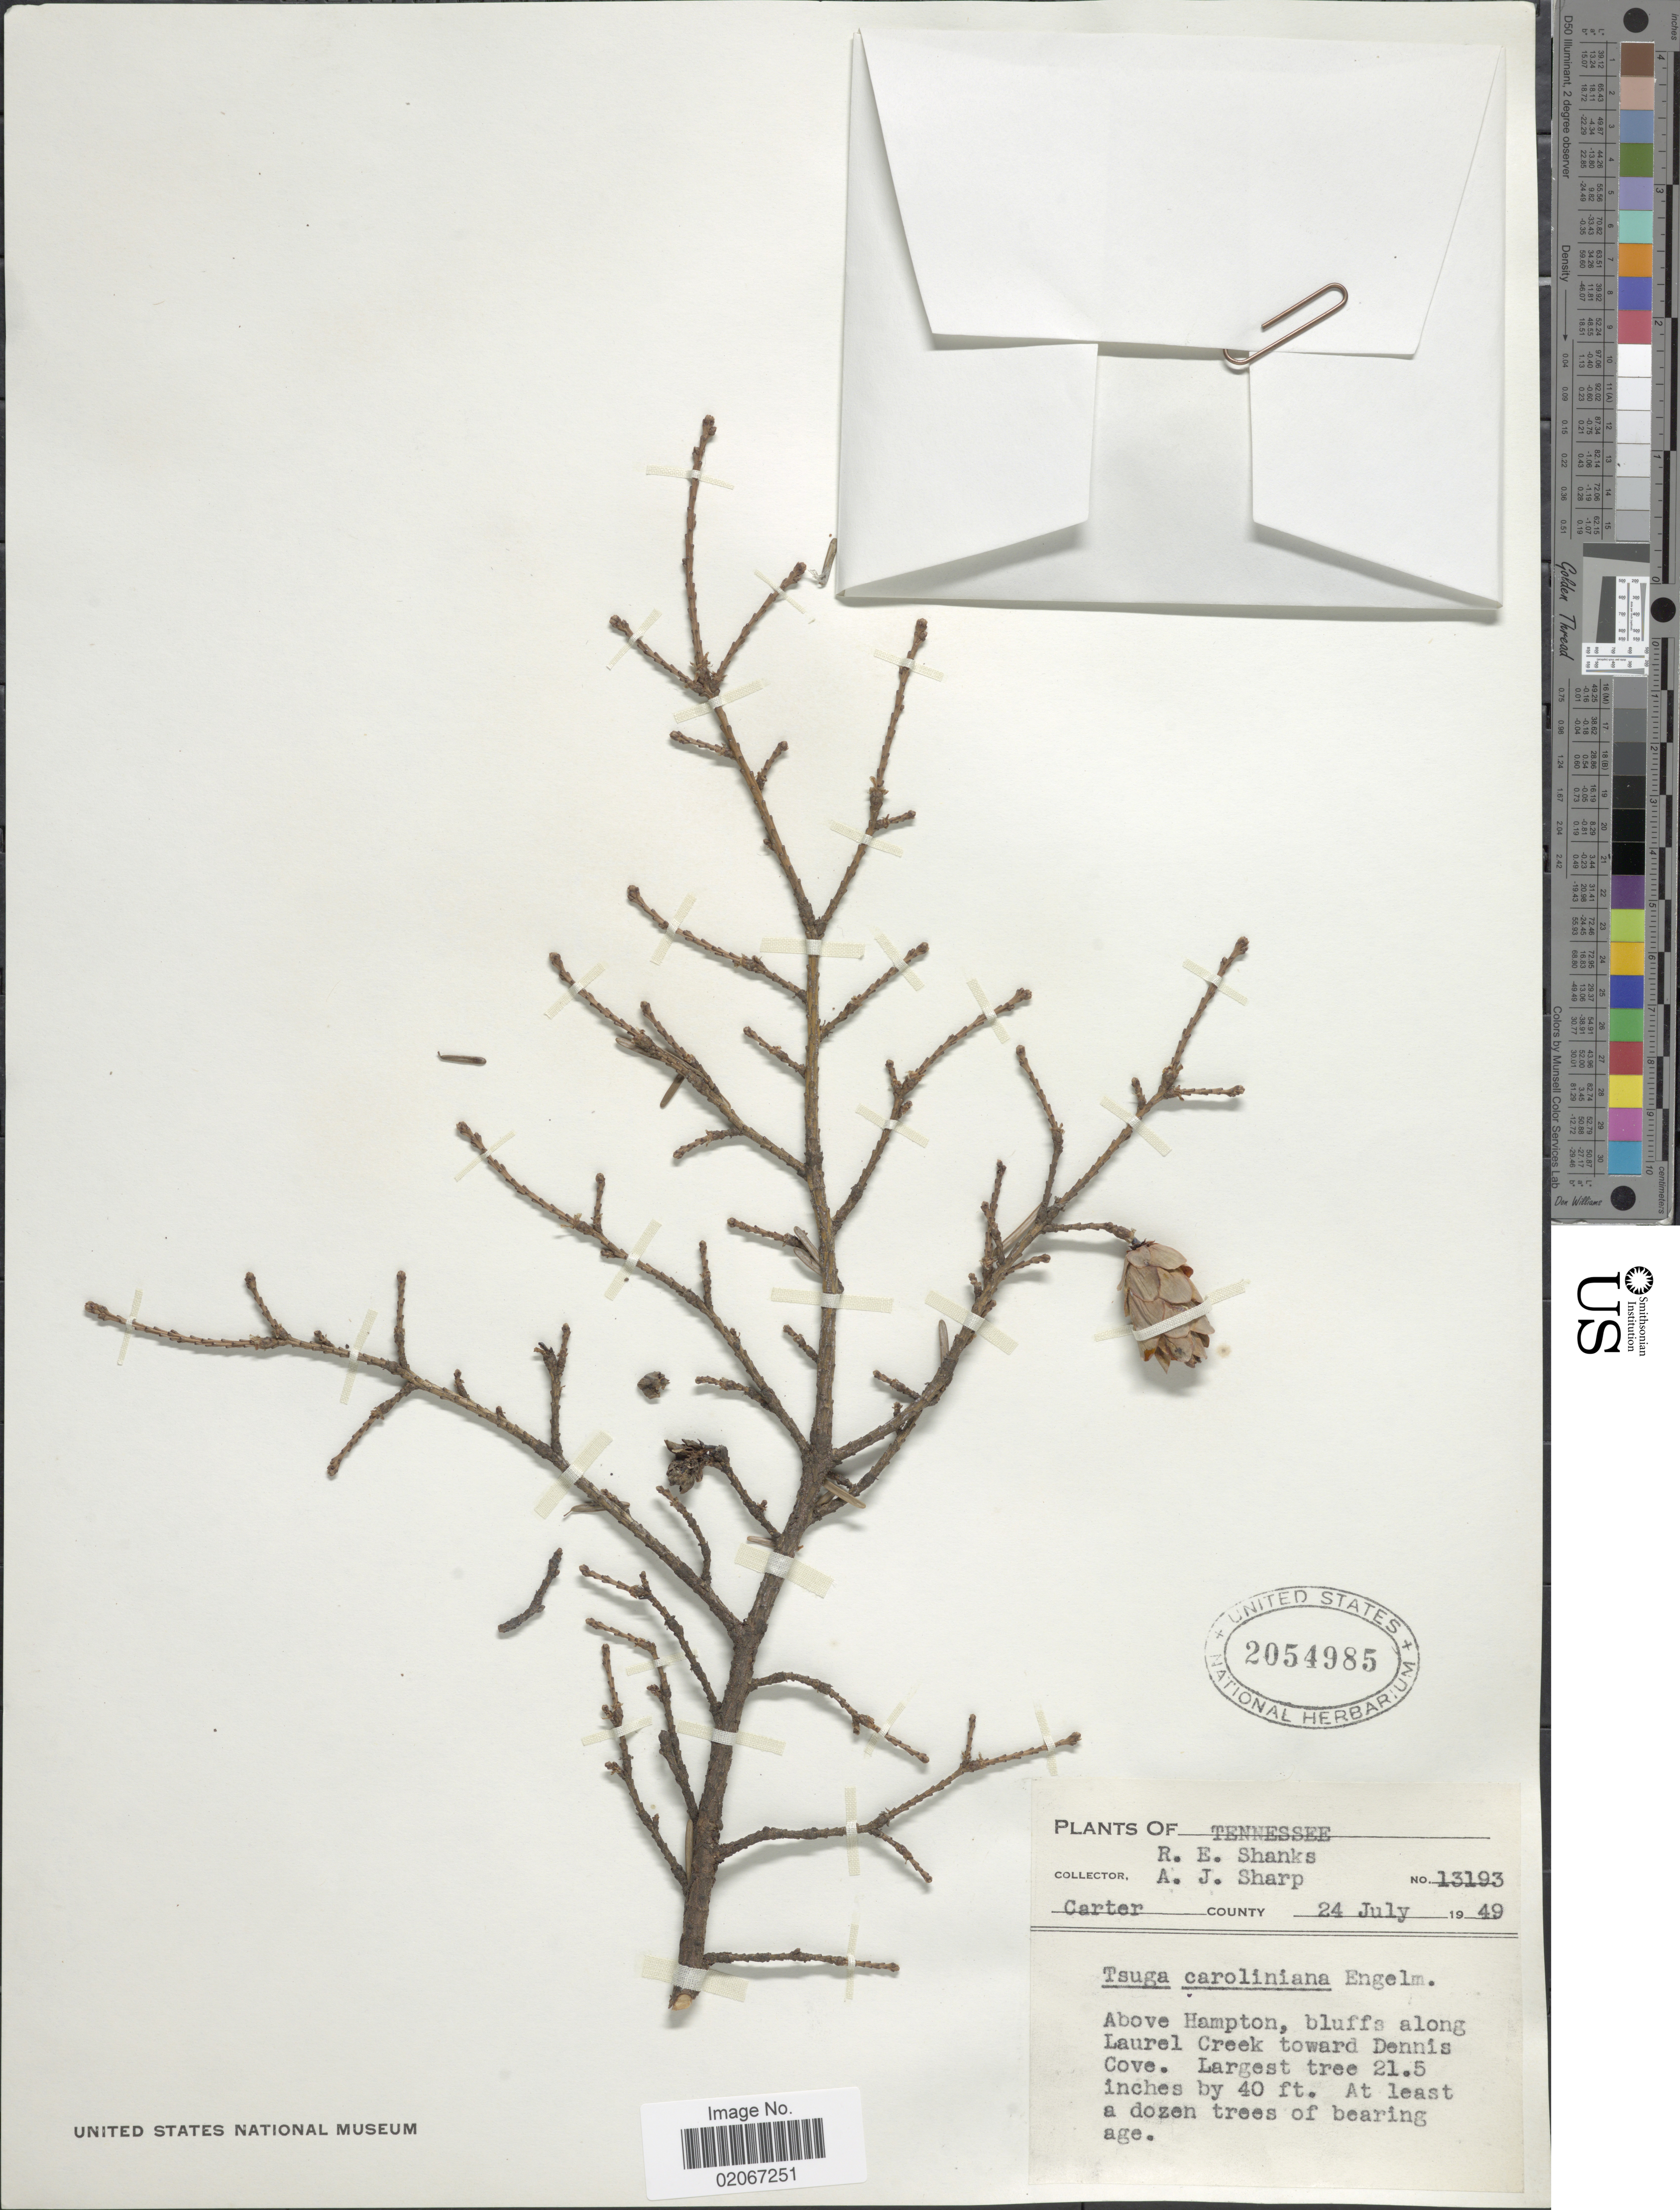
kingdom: Plantae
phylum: Tracheophyta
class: Pinopsida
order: Pinales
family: Pinaceae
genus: Tsuga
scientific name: Tsuga caroliniana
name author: Engelm.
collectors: R. Shanks & A. J. Sharp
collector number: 13193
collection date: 1949-07-24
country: United States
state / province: Tennessee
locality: Carter County. Above Hampton, bluffs along Laurel Creek toward Dennis Cove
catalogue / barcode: US 2054985